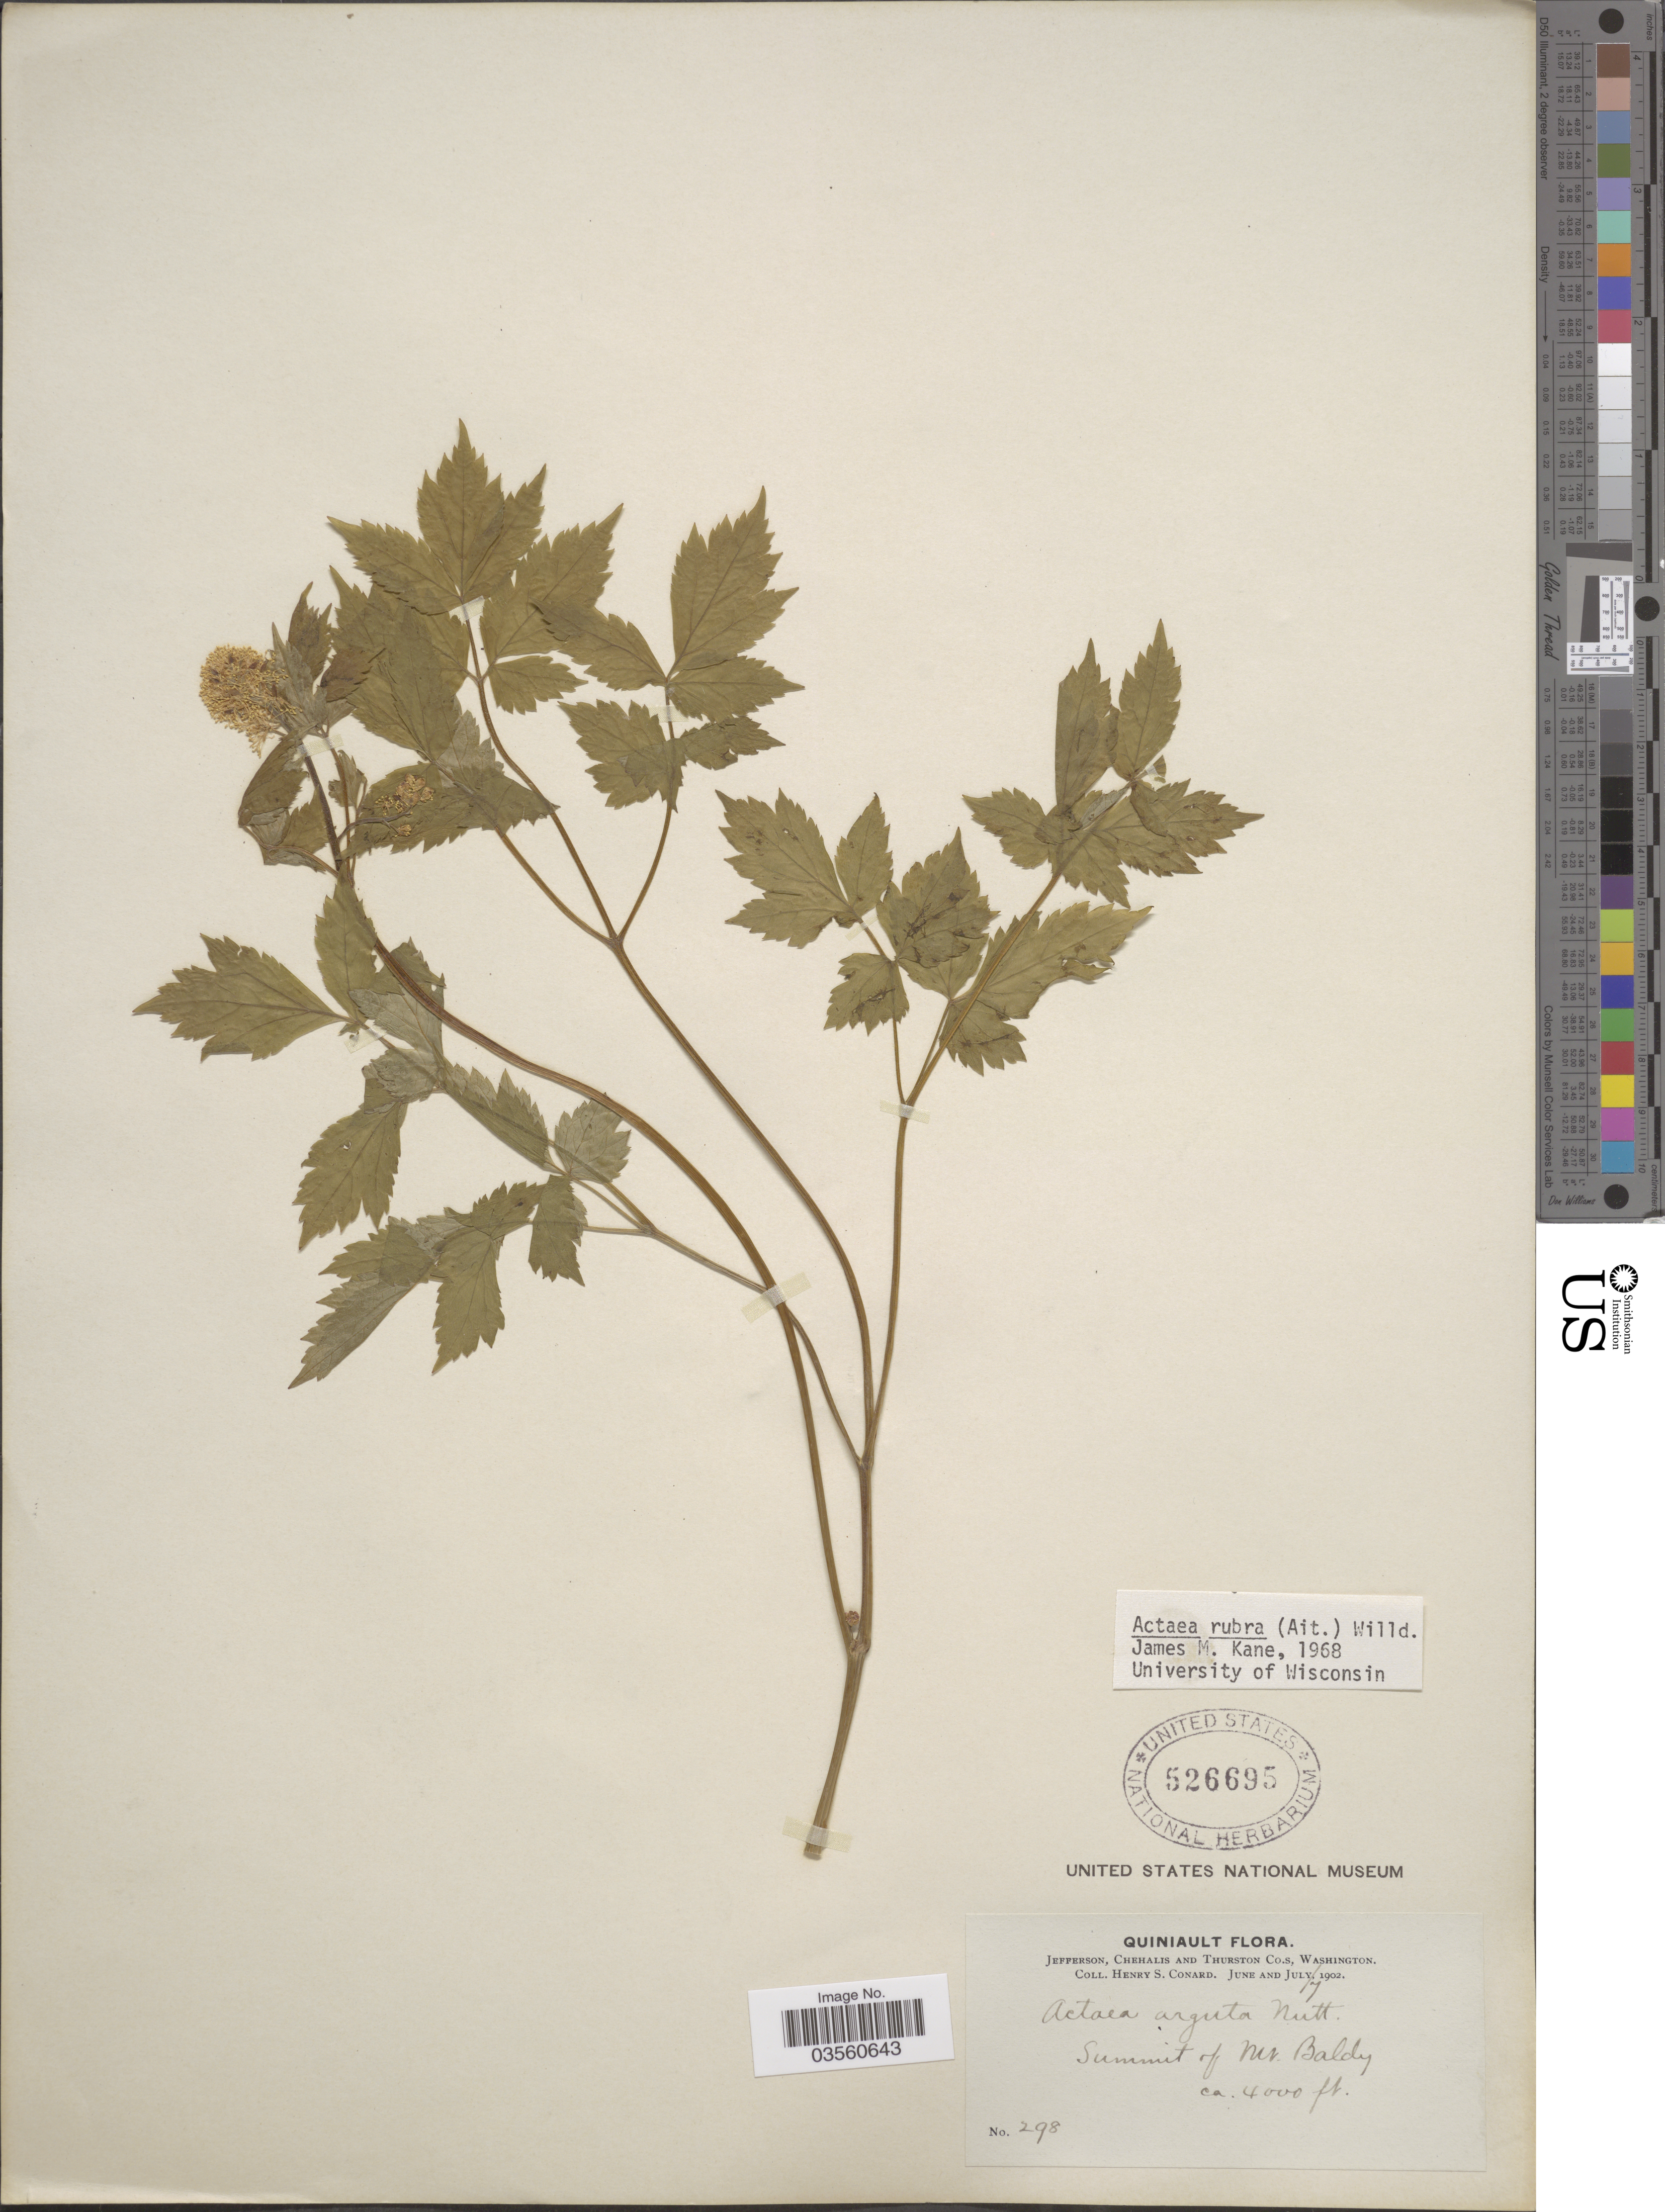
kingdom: Plantae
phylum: Tracheophyta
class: Magnoliopsida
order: Ranunculales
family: Ranunculaceae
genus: Actaea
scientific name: Actaea rubra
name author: (Aiton) Willd.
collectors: H. S. Conard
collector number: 298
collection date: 1902-07-07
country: United States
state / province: Washington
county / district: Thurston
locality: Quiniault. Jefferson, Chehalis and Thurston Co.,s. Summit of Mt. Baldy.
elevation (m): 1219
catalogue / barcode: US 526695